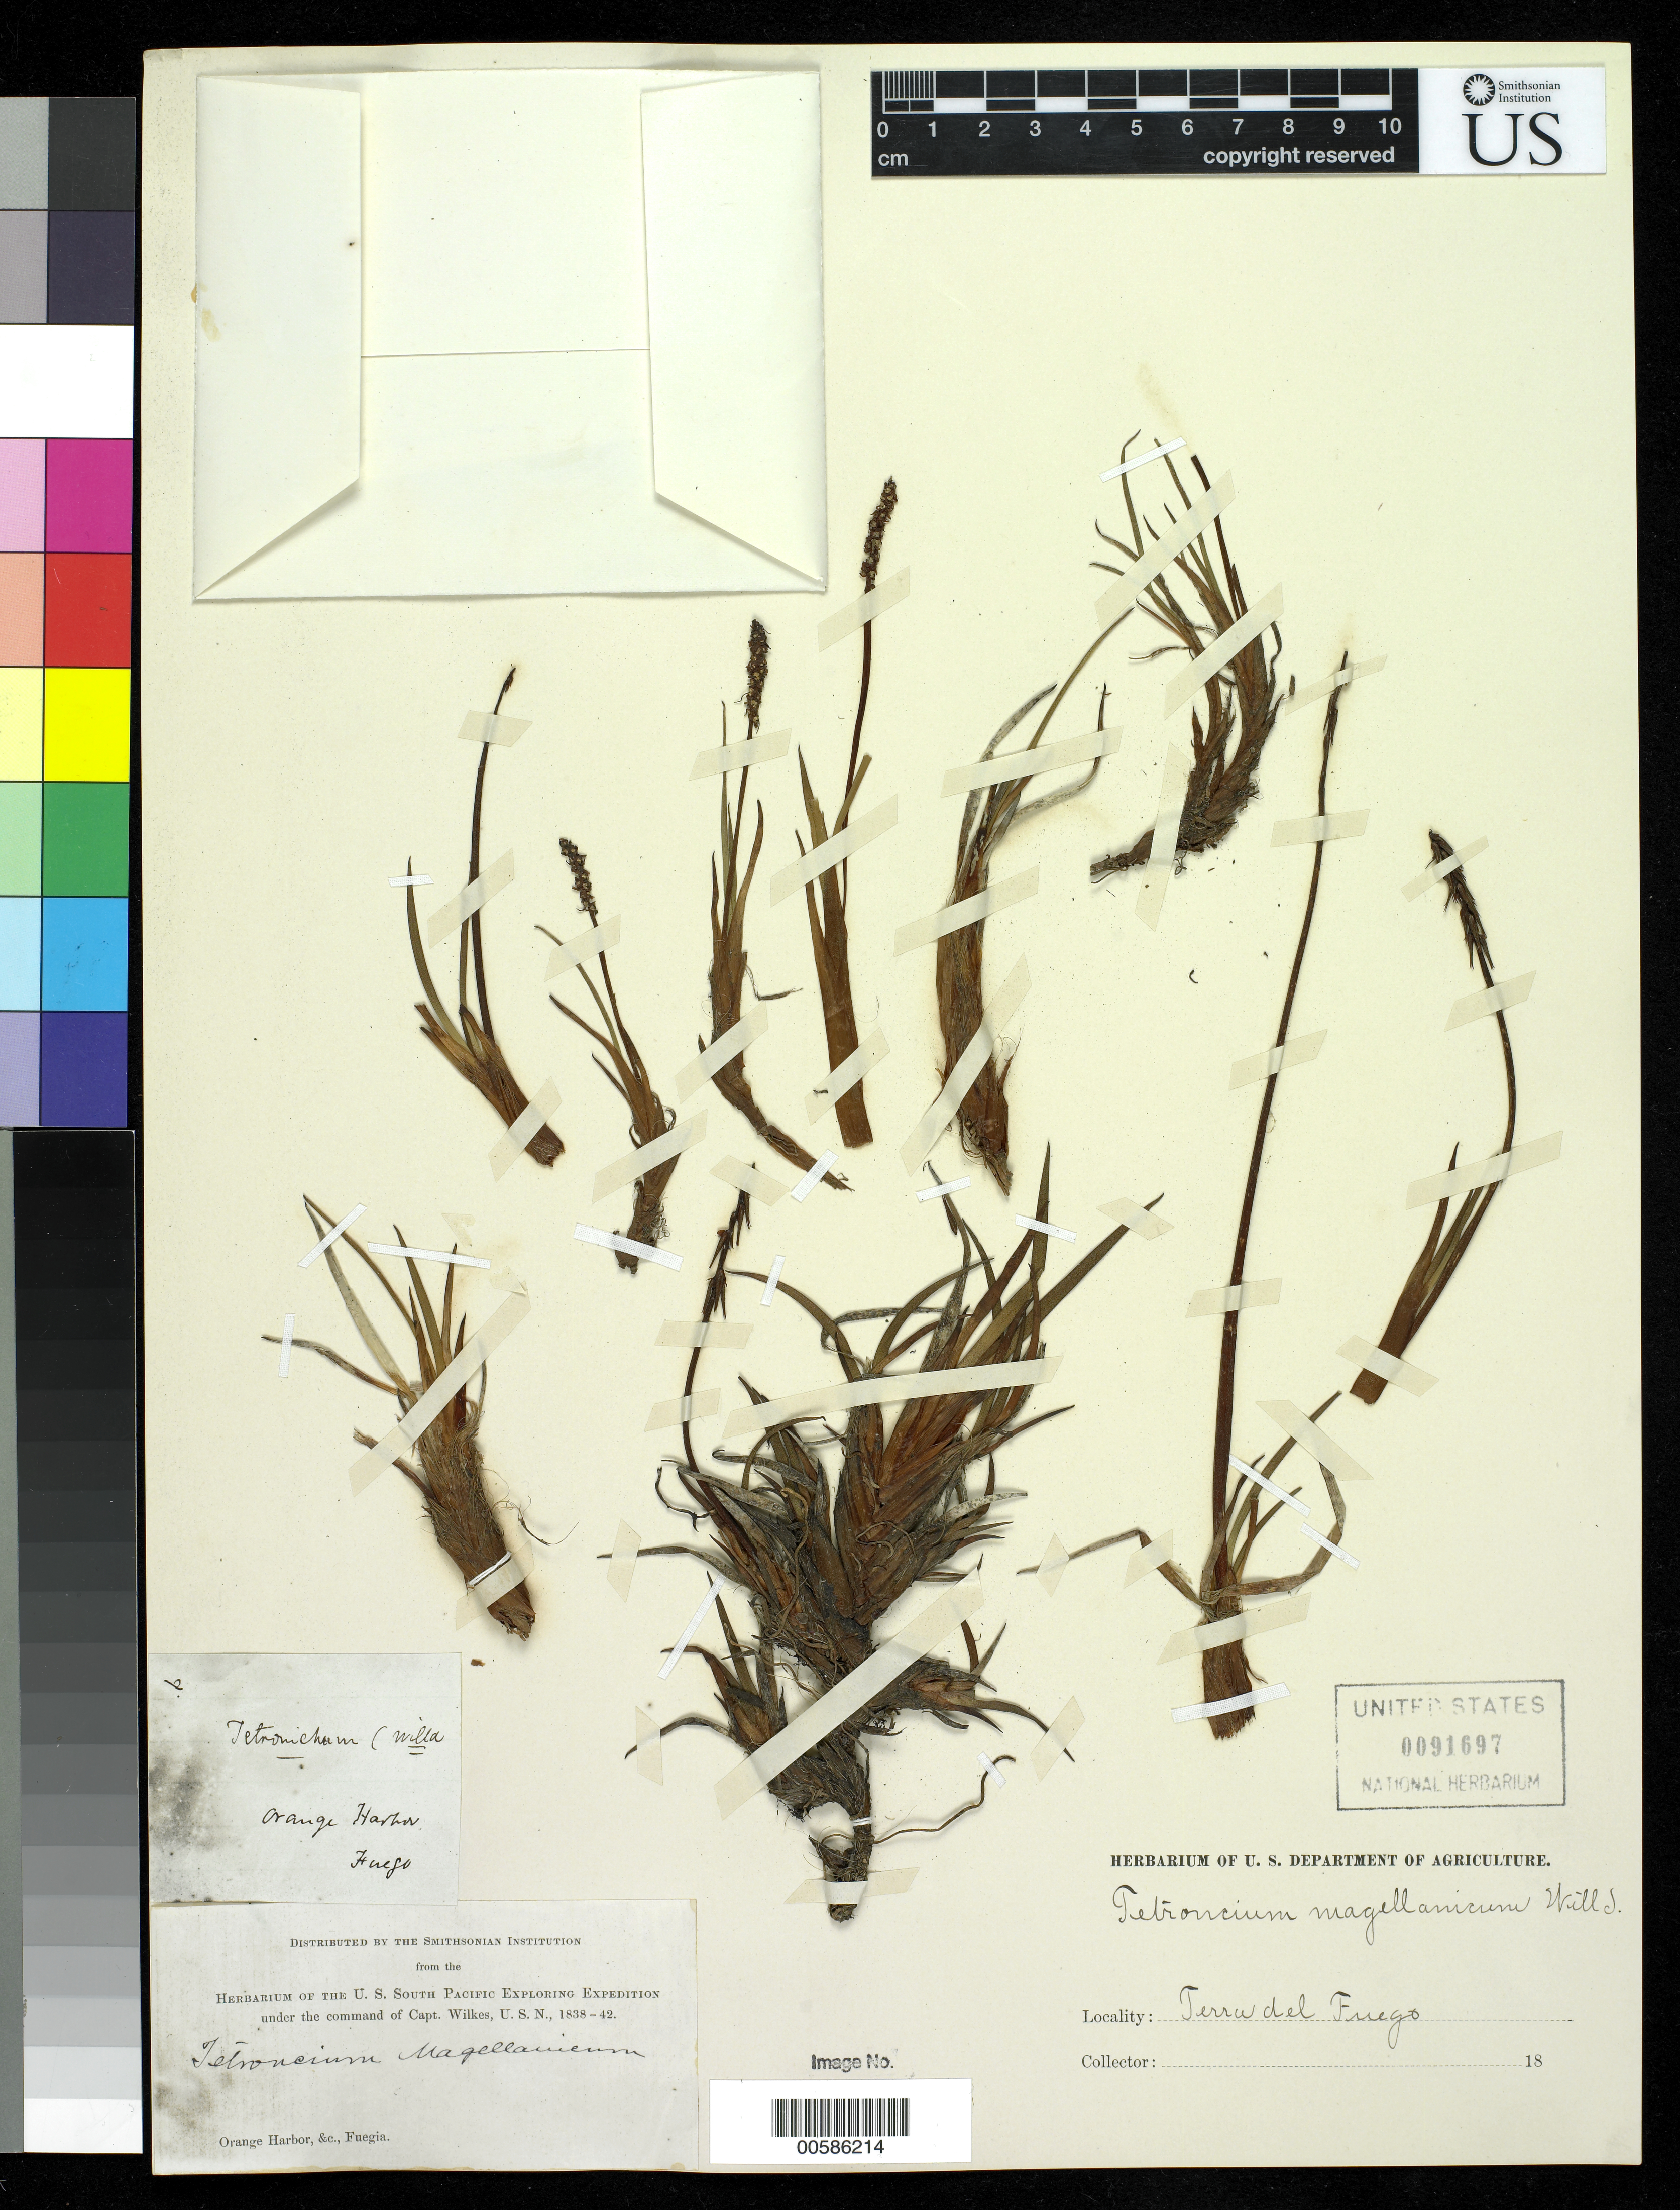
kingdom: Plantae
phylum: Tracheophyta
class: Liliopsida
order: Alismatales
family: Juncaginaceae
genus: Tetroncium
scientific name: Tetroncium magellanicum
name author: Willd.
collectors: Wilkes Explor. Exped.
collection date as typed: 1838 to -- --- 1842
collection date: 1838/1842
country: Argentina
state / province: Tierra del Fuego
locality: Terra del Fuegia, Orange Harbor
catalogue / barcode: US 91697